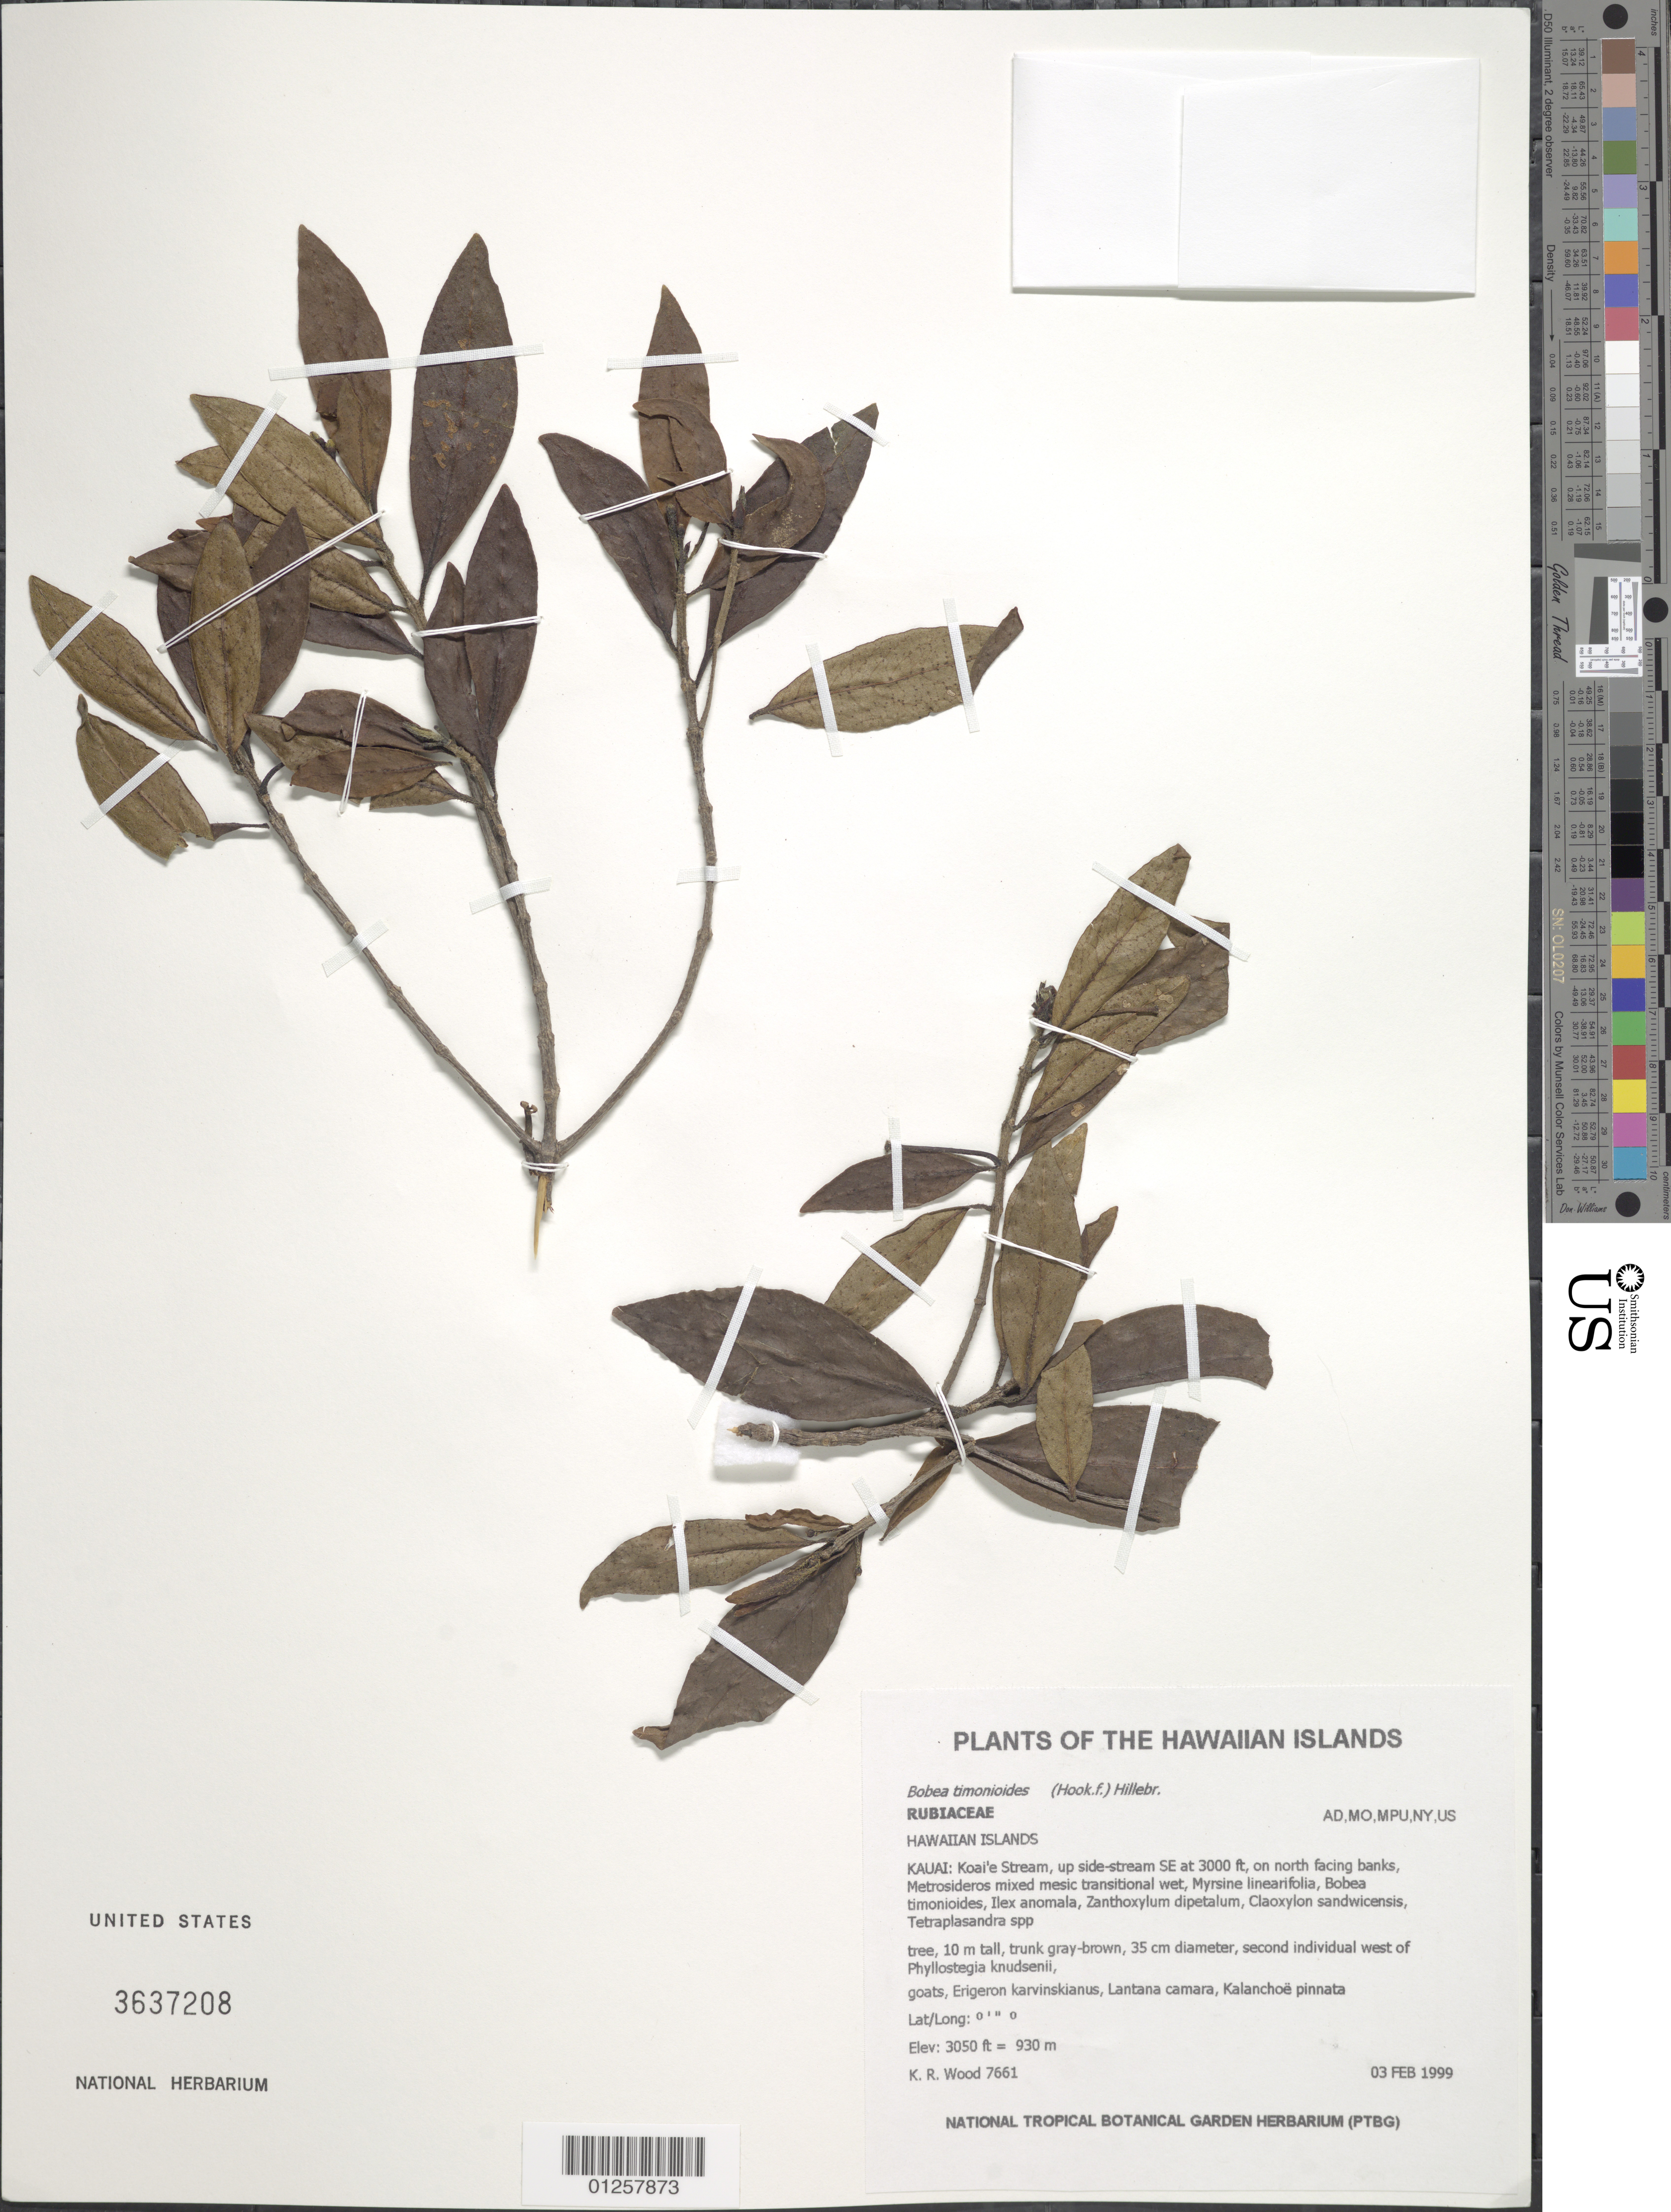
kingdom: Plantae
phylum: Tracheophyta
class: Magnoliopsida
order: Gentianales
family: Rubiaceae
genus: Bobea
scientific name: Bobea timonioides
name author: (Hook. f.) Hillebr.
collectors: K. R. Wood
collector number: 7661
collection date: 1999-02-03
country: United States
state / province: Hawaii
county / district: Kaui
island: Kaua'i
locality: Koai'e Stream, up-side stream SE at 3000ft. on north facing banks.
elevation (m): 930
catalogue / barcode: US 3637208